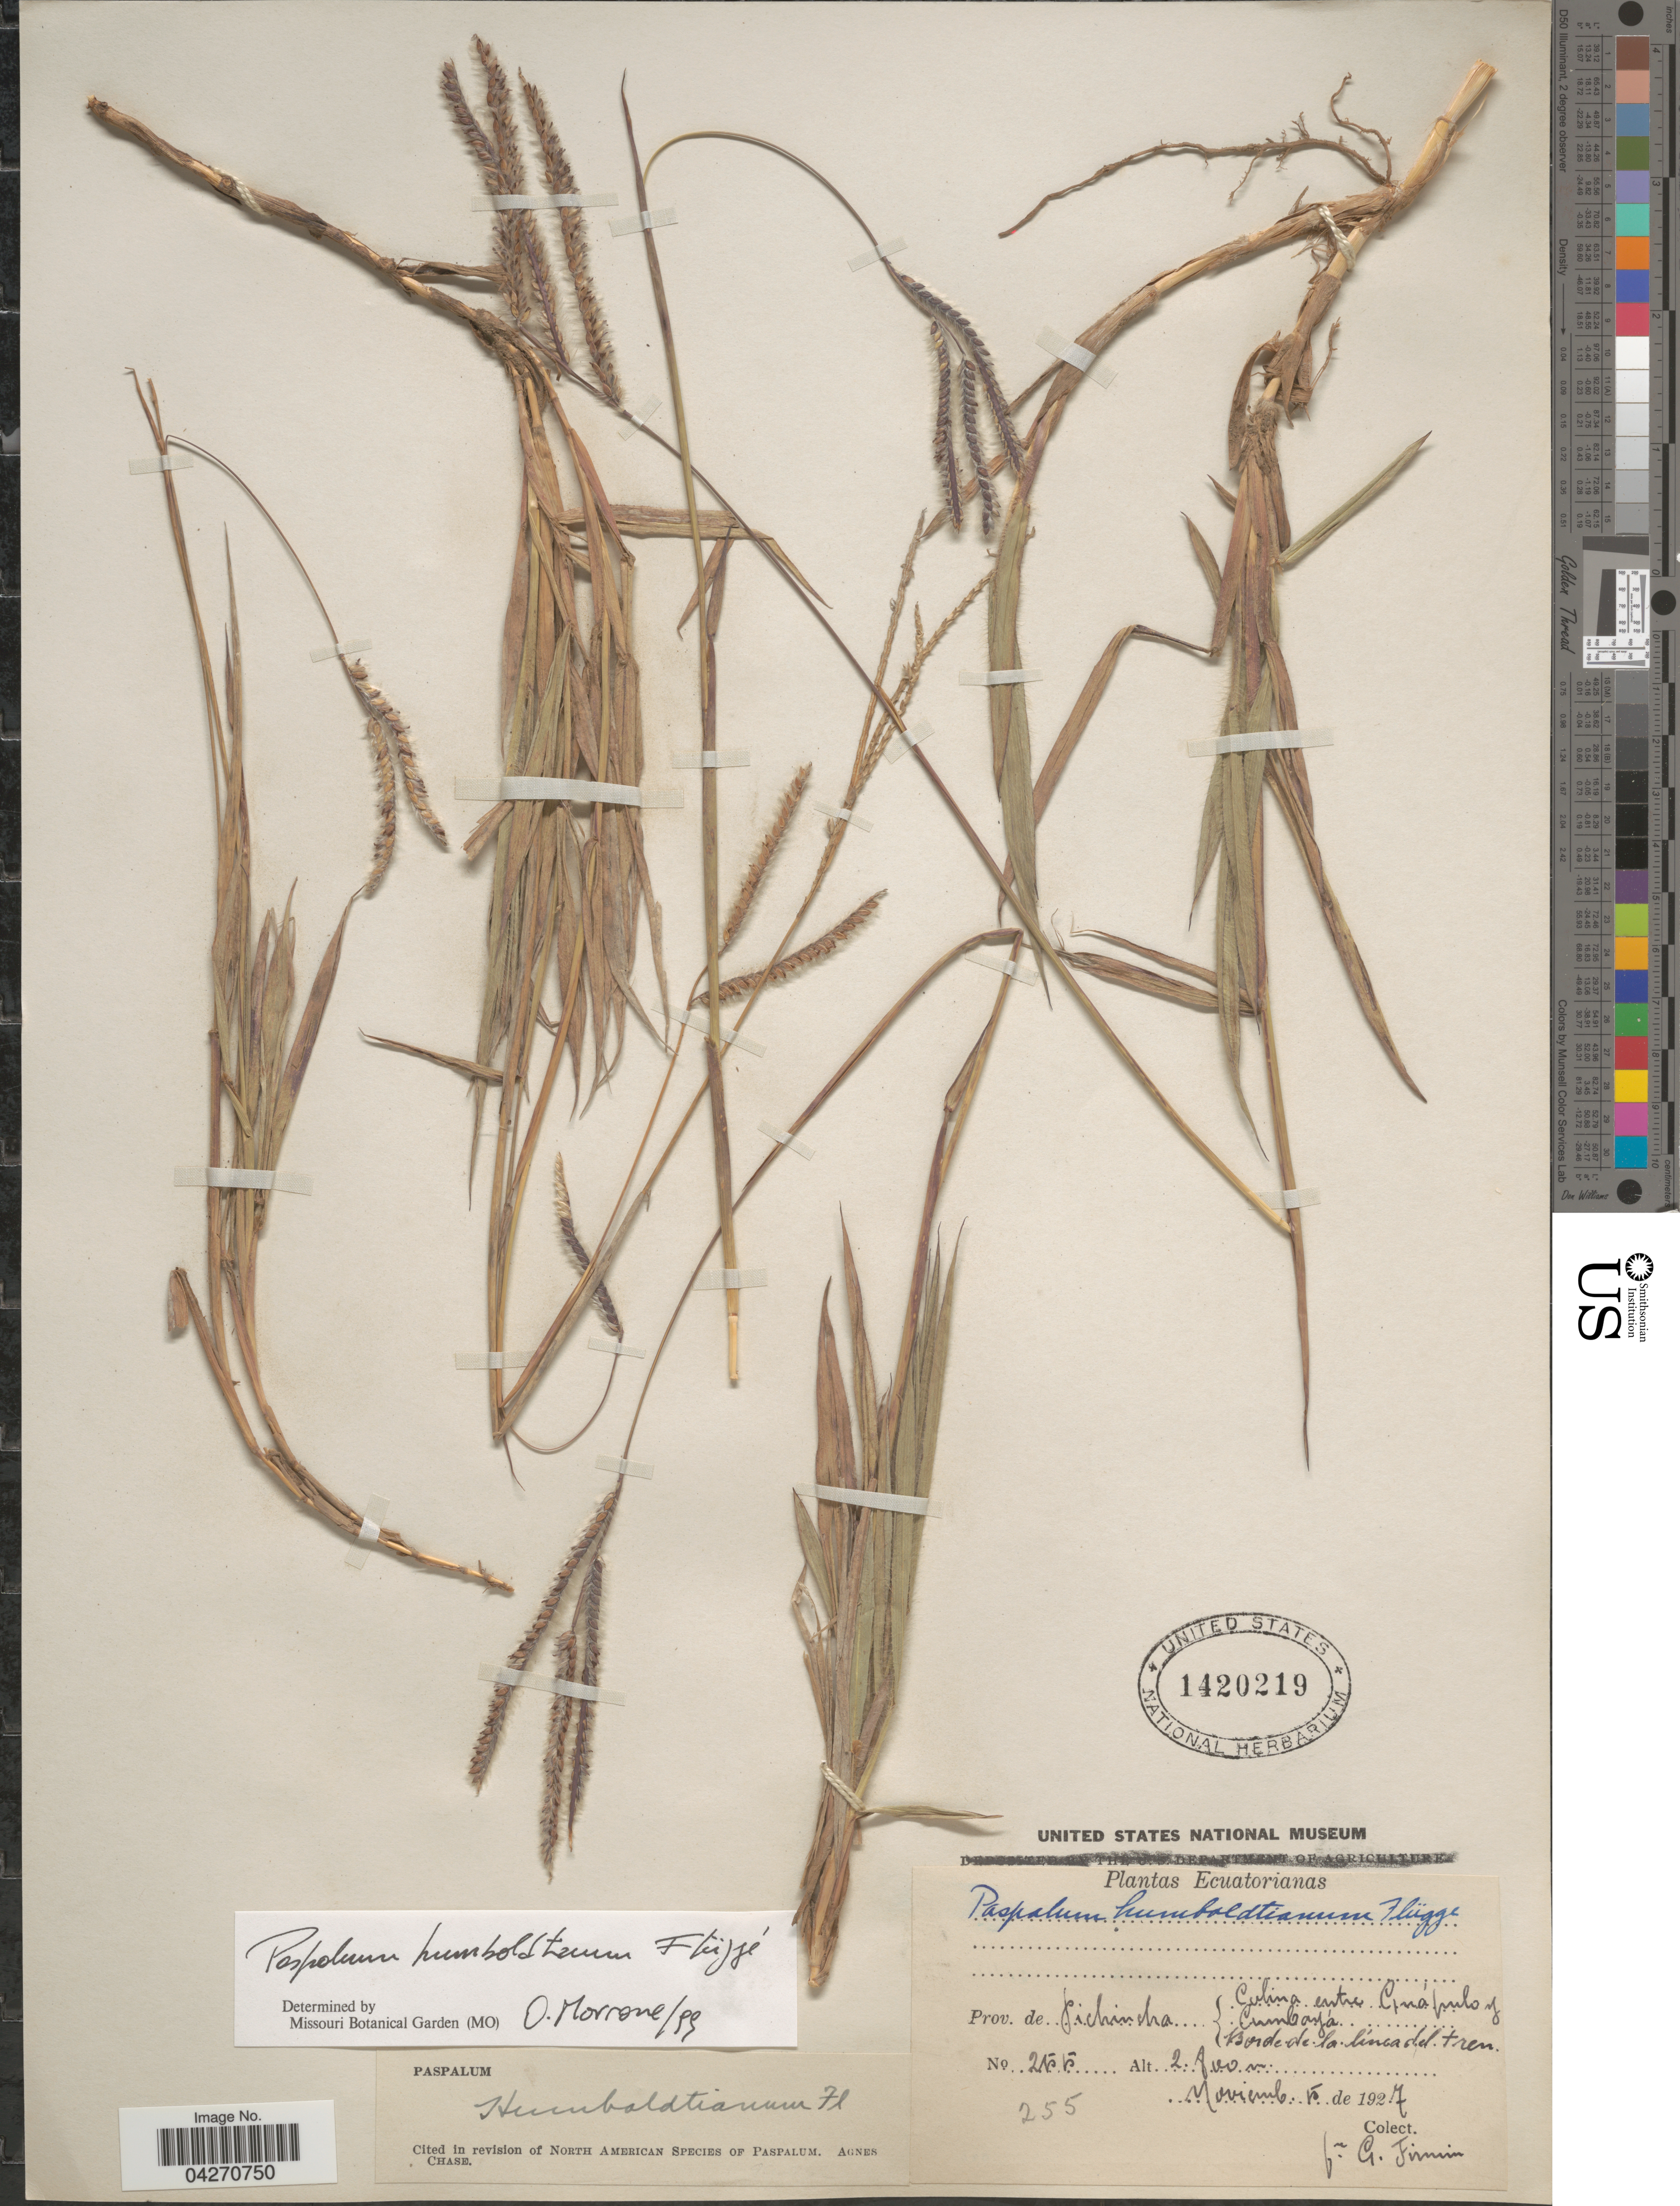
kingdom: Plantae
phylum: Tracheophyta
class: Liliopsida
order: Poales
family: Poaceae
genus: Paspalum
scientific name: Paspalum humboldtianum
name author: Flüggé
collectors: F. Firmin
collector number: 255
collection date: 1927-11-15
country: Ecuador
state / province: Pichincha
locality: Culina entre Cinápulo of Cumbayá. Borde de la linca del tren.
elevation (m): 2800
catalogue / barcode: US 1420219